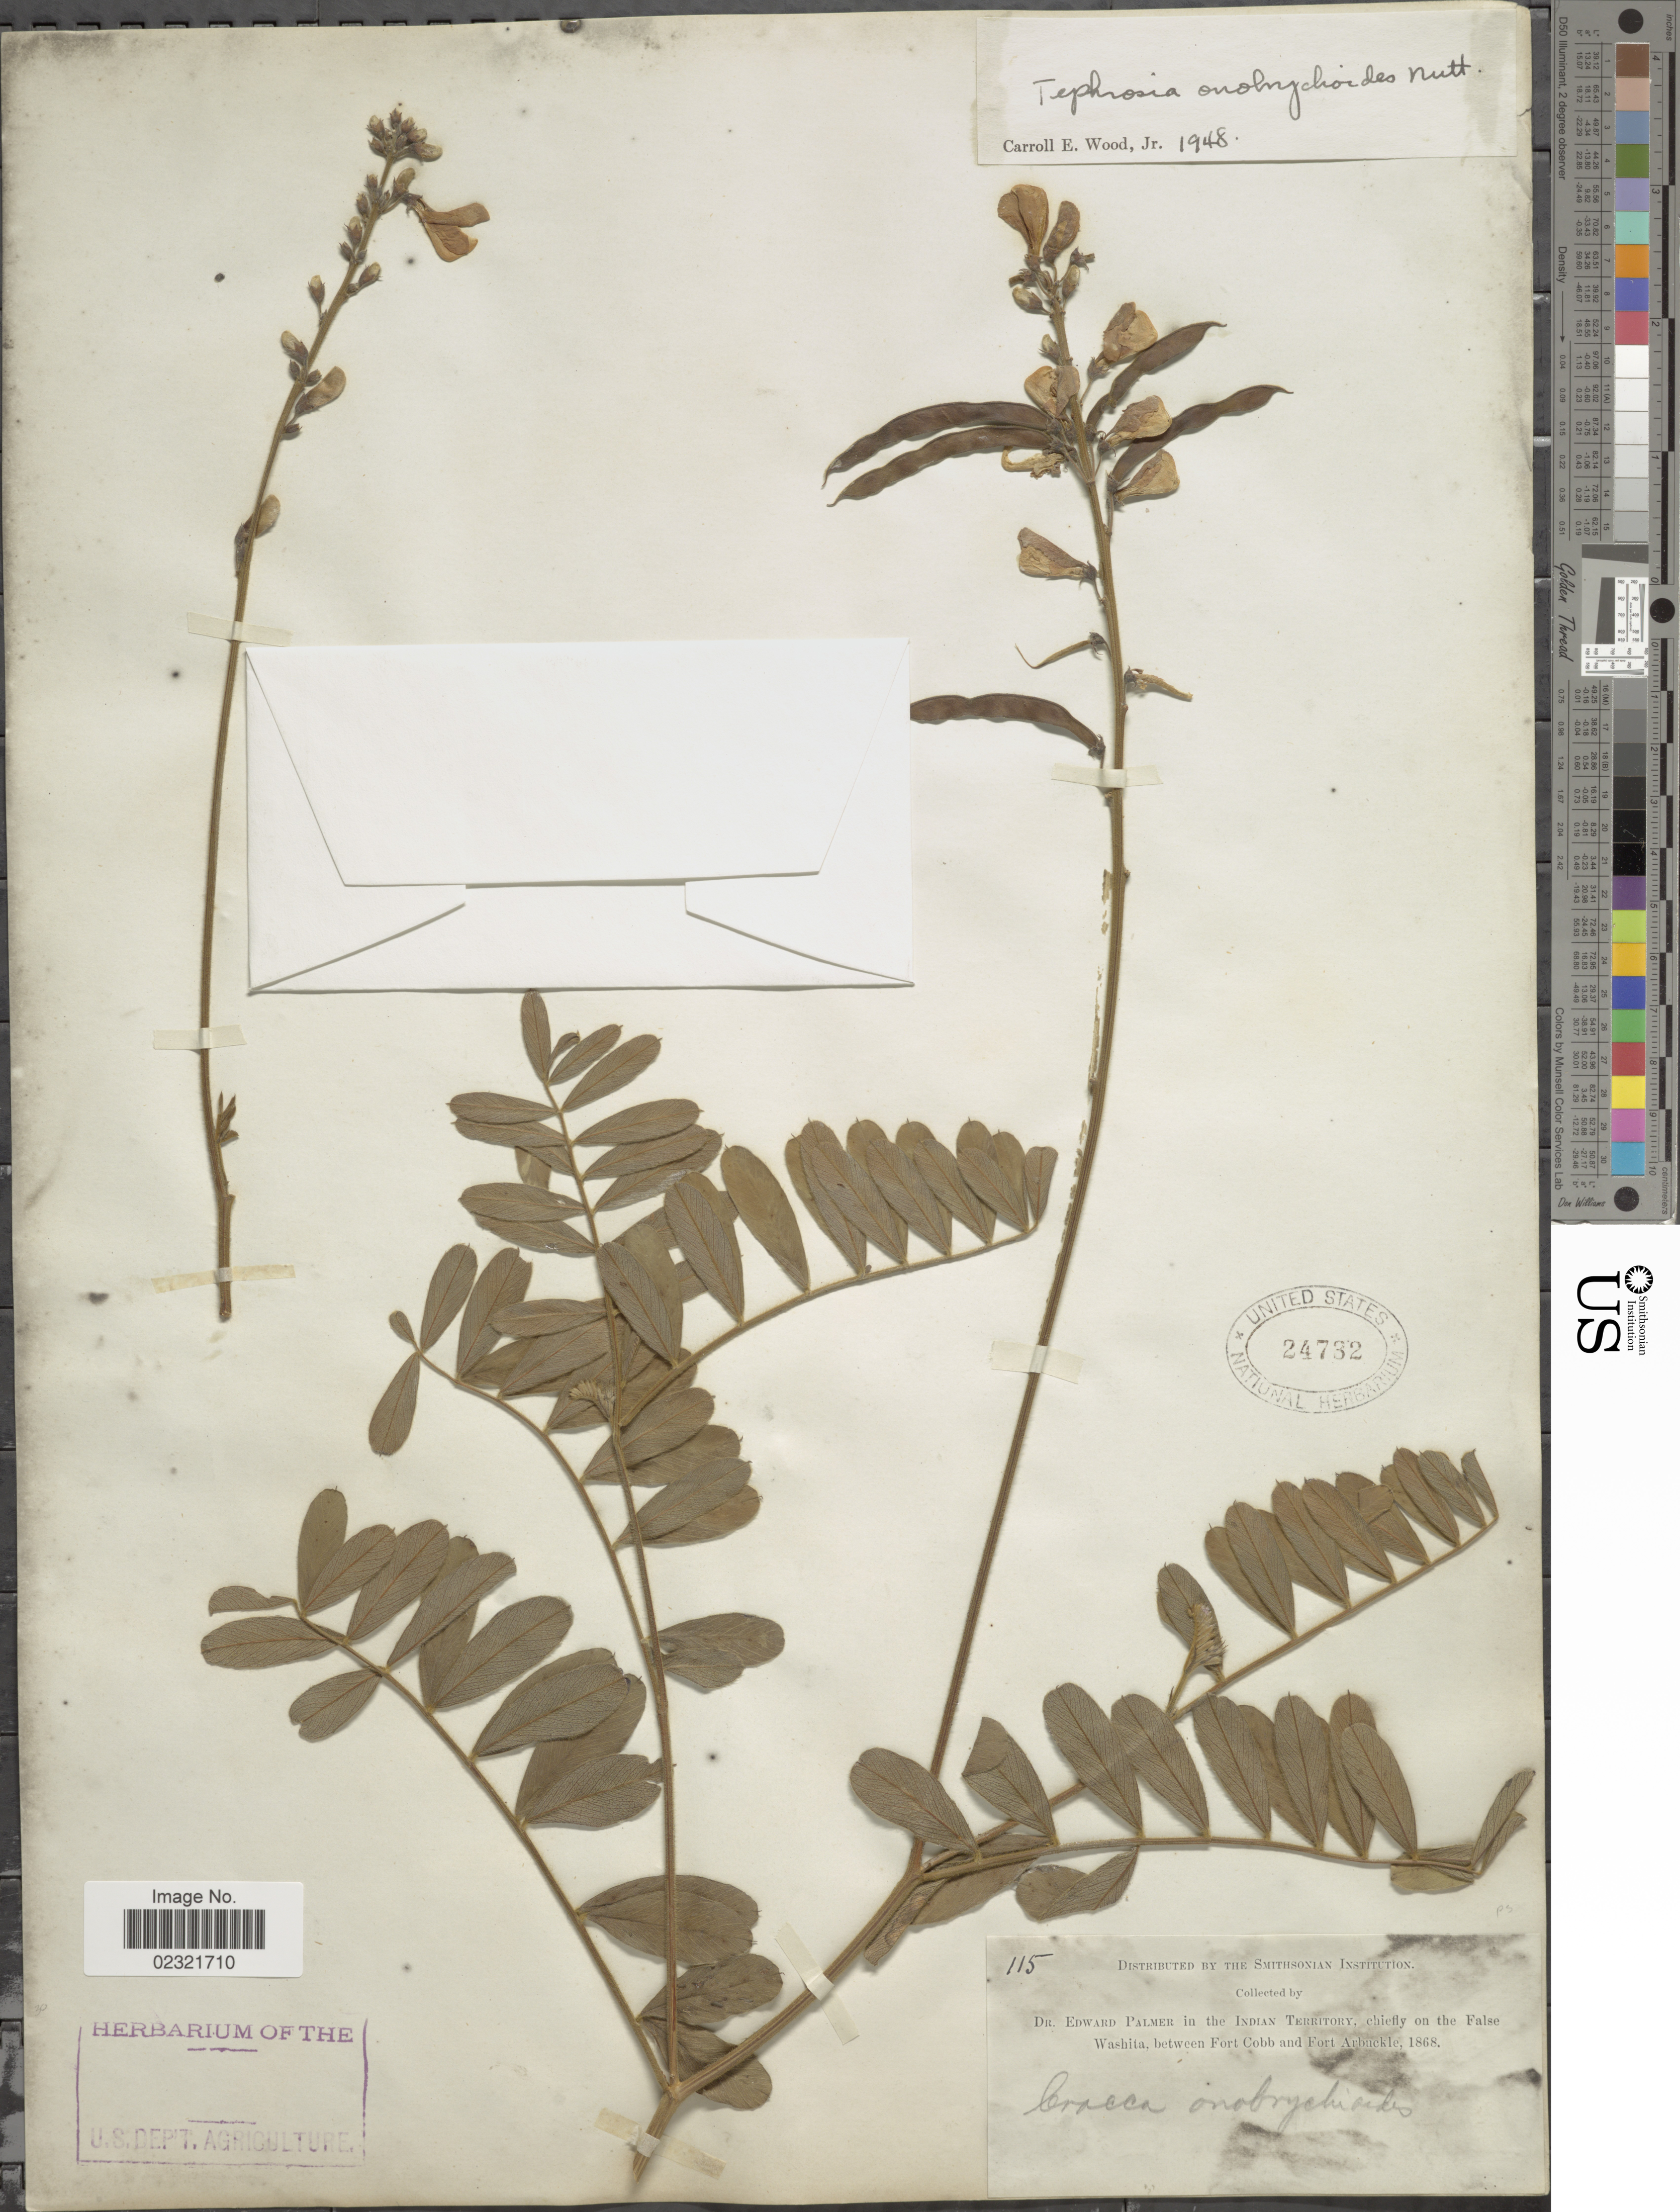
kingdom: Plantae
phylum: Tracheophyta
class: Magnoliopsida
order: Fabales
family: Fabaceae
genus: Tephrosia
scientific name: Tephrosia onobrychoides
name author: Nutt.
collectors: E. Palmer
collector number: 115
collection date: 1868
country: United States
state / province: Oklahoma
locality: In the Indian Territory, chiefly on the False Washita, between Fort Cobb and Fort Arbuckle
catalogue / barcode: US 24732